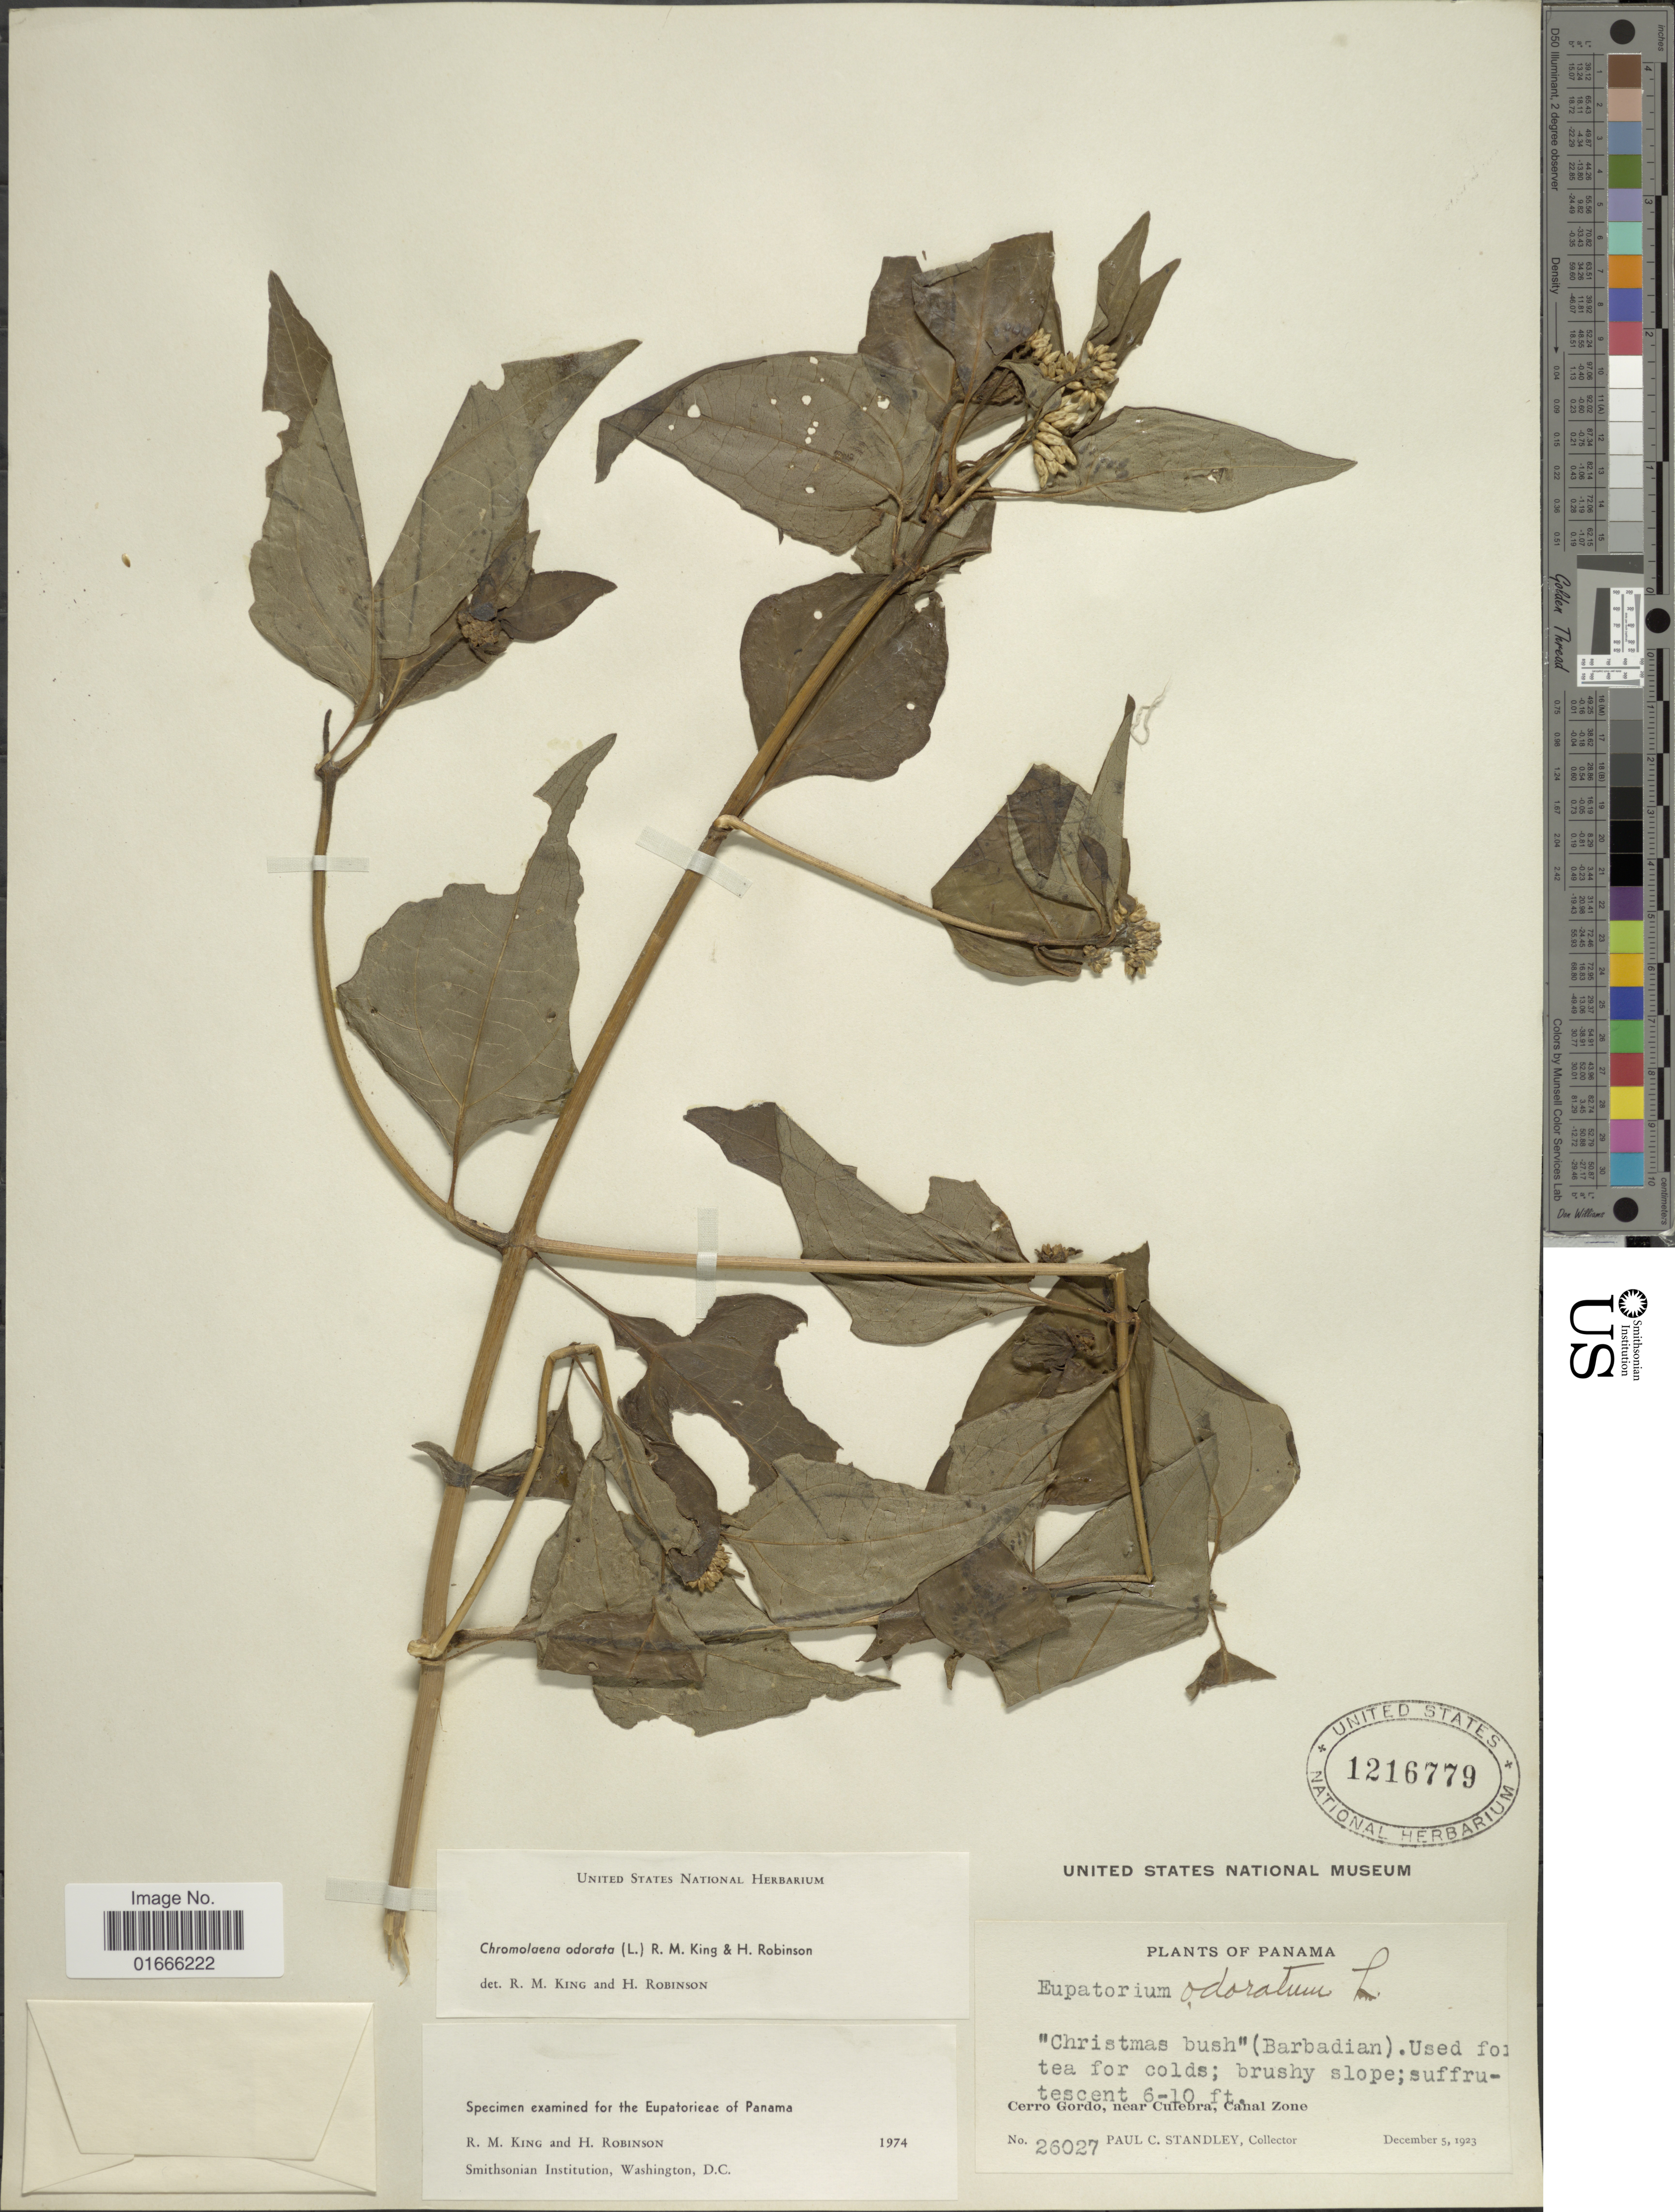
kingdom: Plantae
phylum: Tracheophyta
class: Magnoliopsida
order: Asterales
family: Asteraceae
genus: Chromolaena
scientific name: Chromolaena odorata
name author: (L.) R.M. King & H. Rob.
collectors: P. C. Standley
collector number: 26027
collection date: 1923-12-05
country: Panama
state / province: Colón / Panamá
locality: Cerro Gordo, near Culebra, Canal Zone.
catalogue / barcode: US 1216779